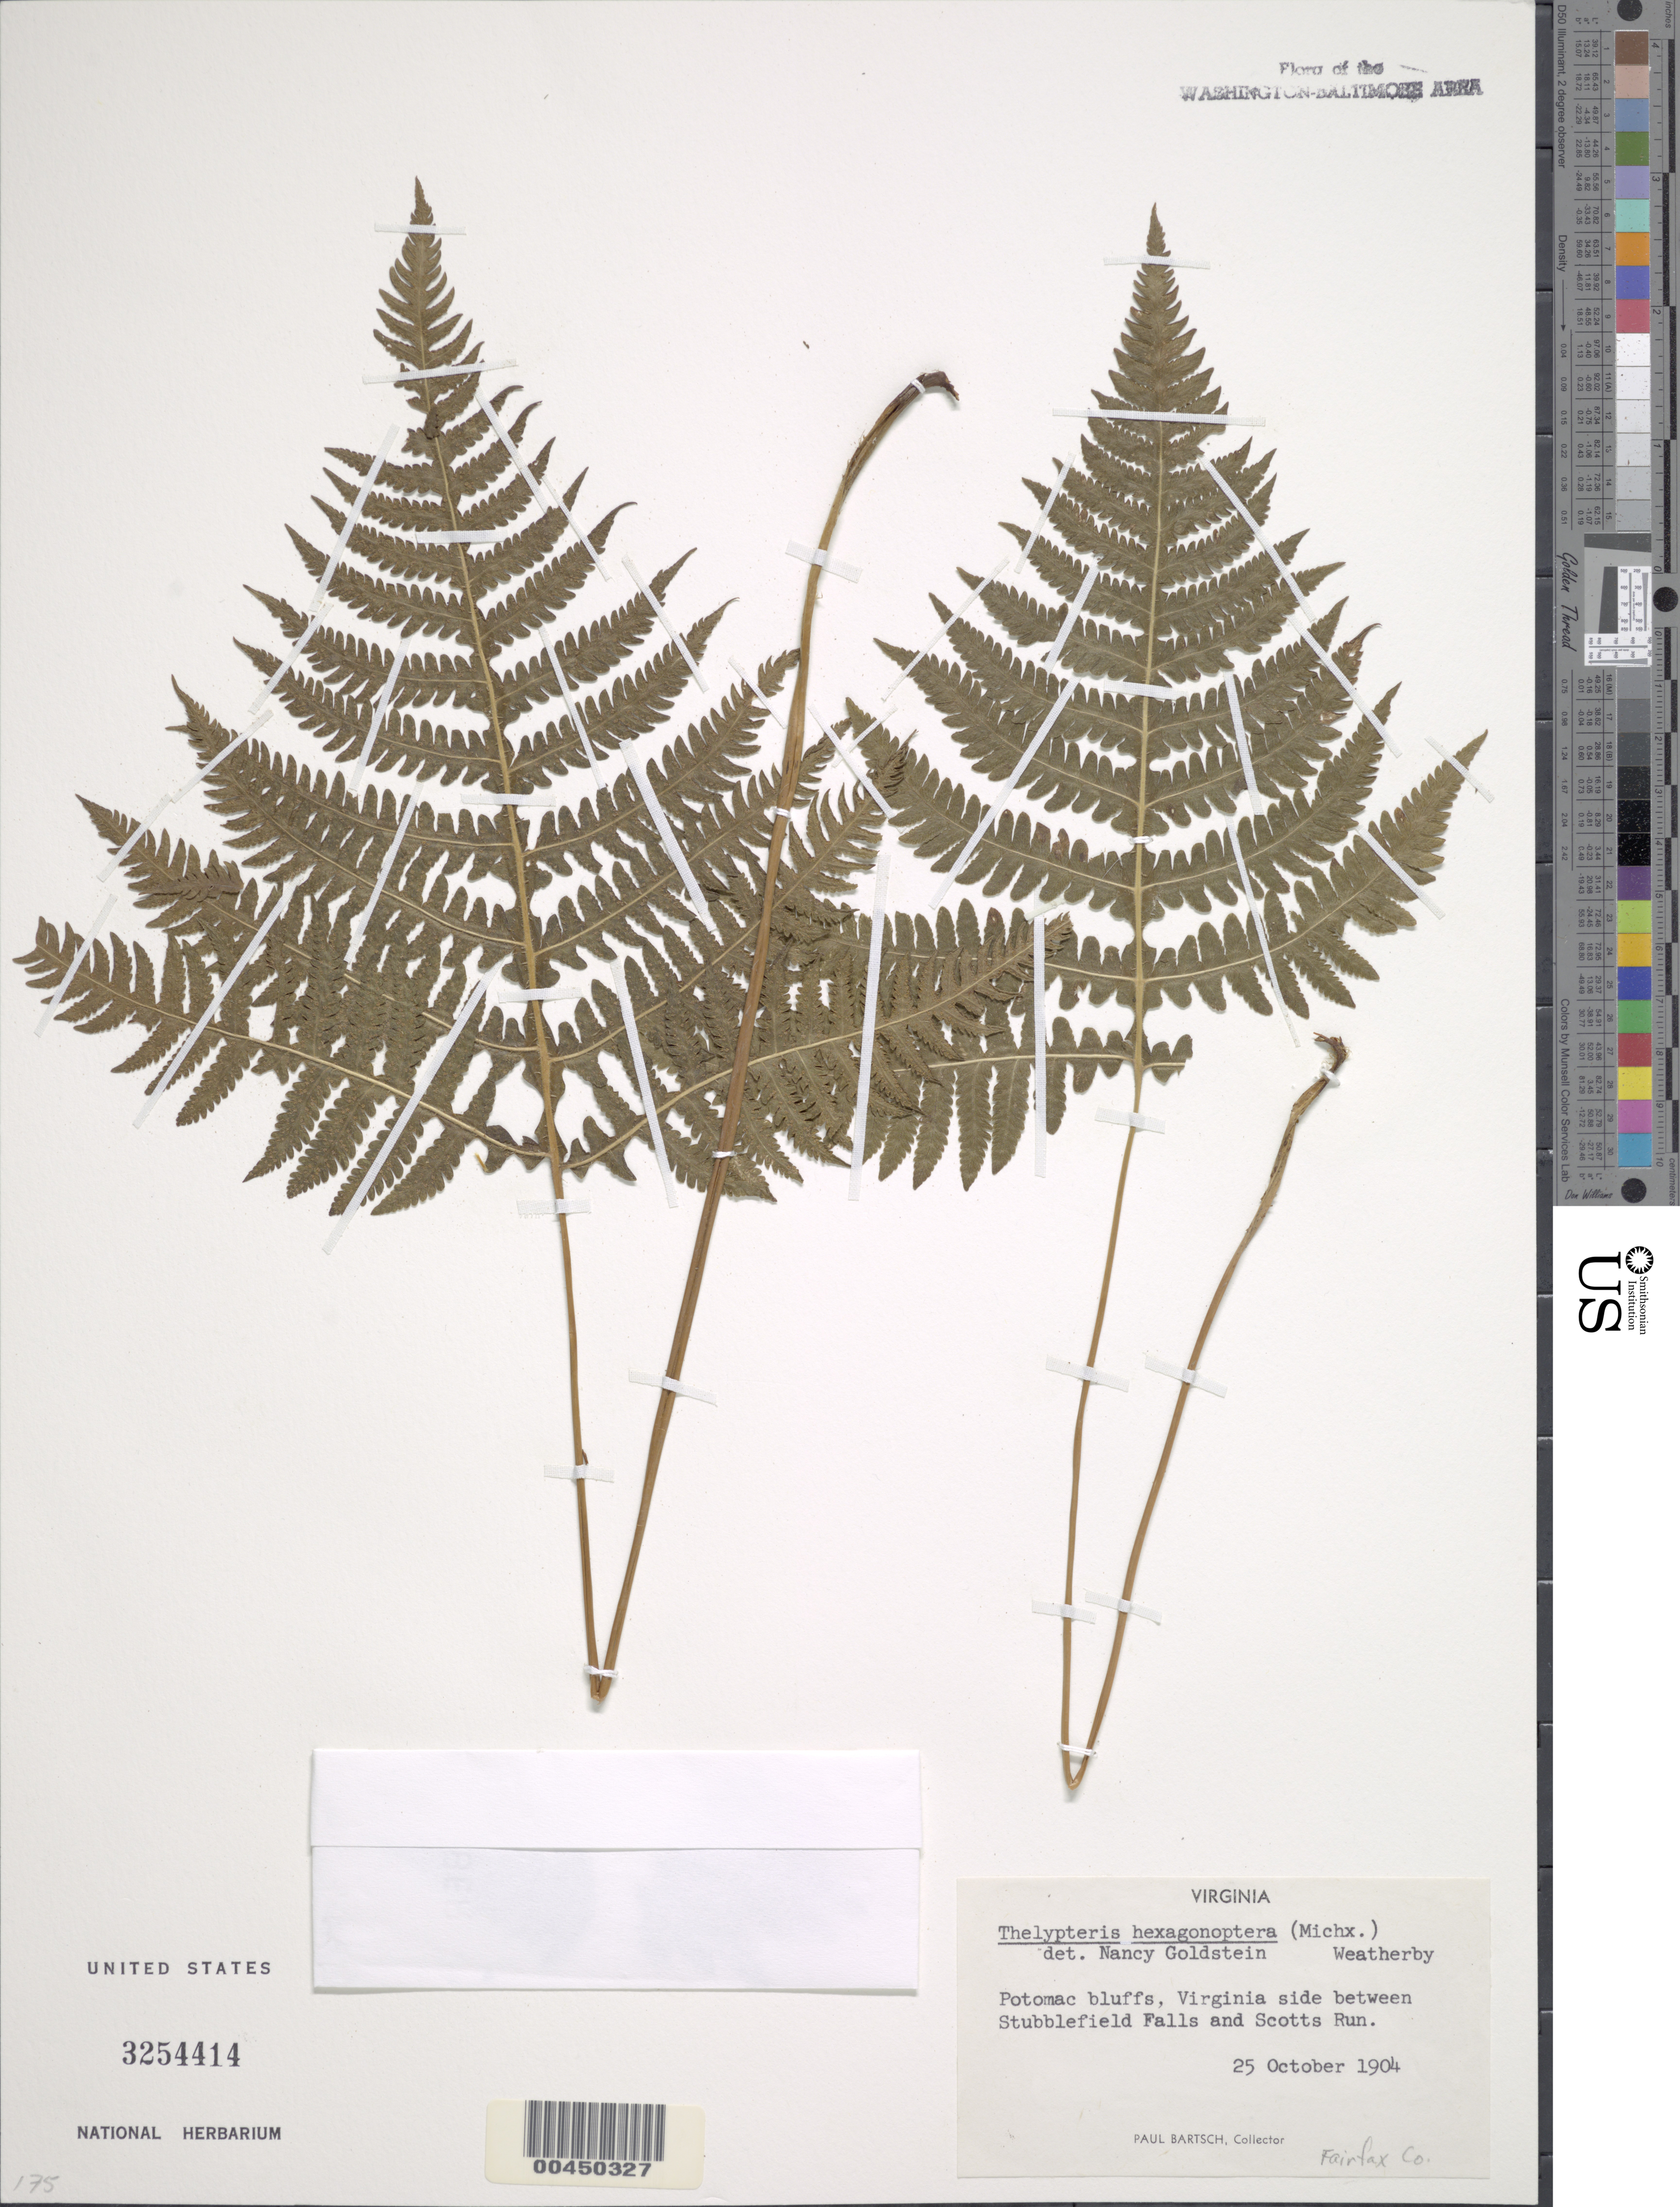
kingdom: Plantae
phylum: Tracheophyta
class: Polypodiopsida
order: Polypodiales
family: Thelypteridaceae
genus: Phegopteris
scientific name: Phegopteris hexagonoptera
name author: (Michx.) Fée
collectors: P. Bartsch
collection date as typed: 25 Oct 1904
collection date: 1904-10-25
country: United States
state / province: Virginia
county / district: Fairfax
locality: Potomac Bluffs, Stubblefield Falls and Scotts Run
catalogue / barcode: US 3254414